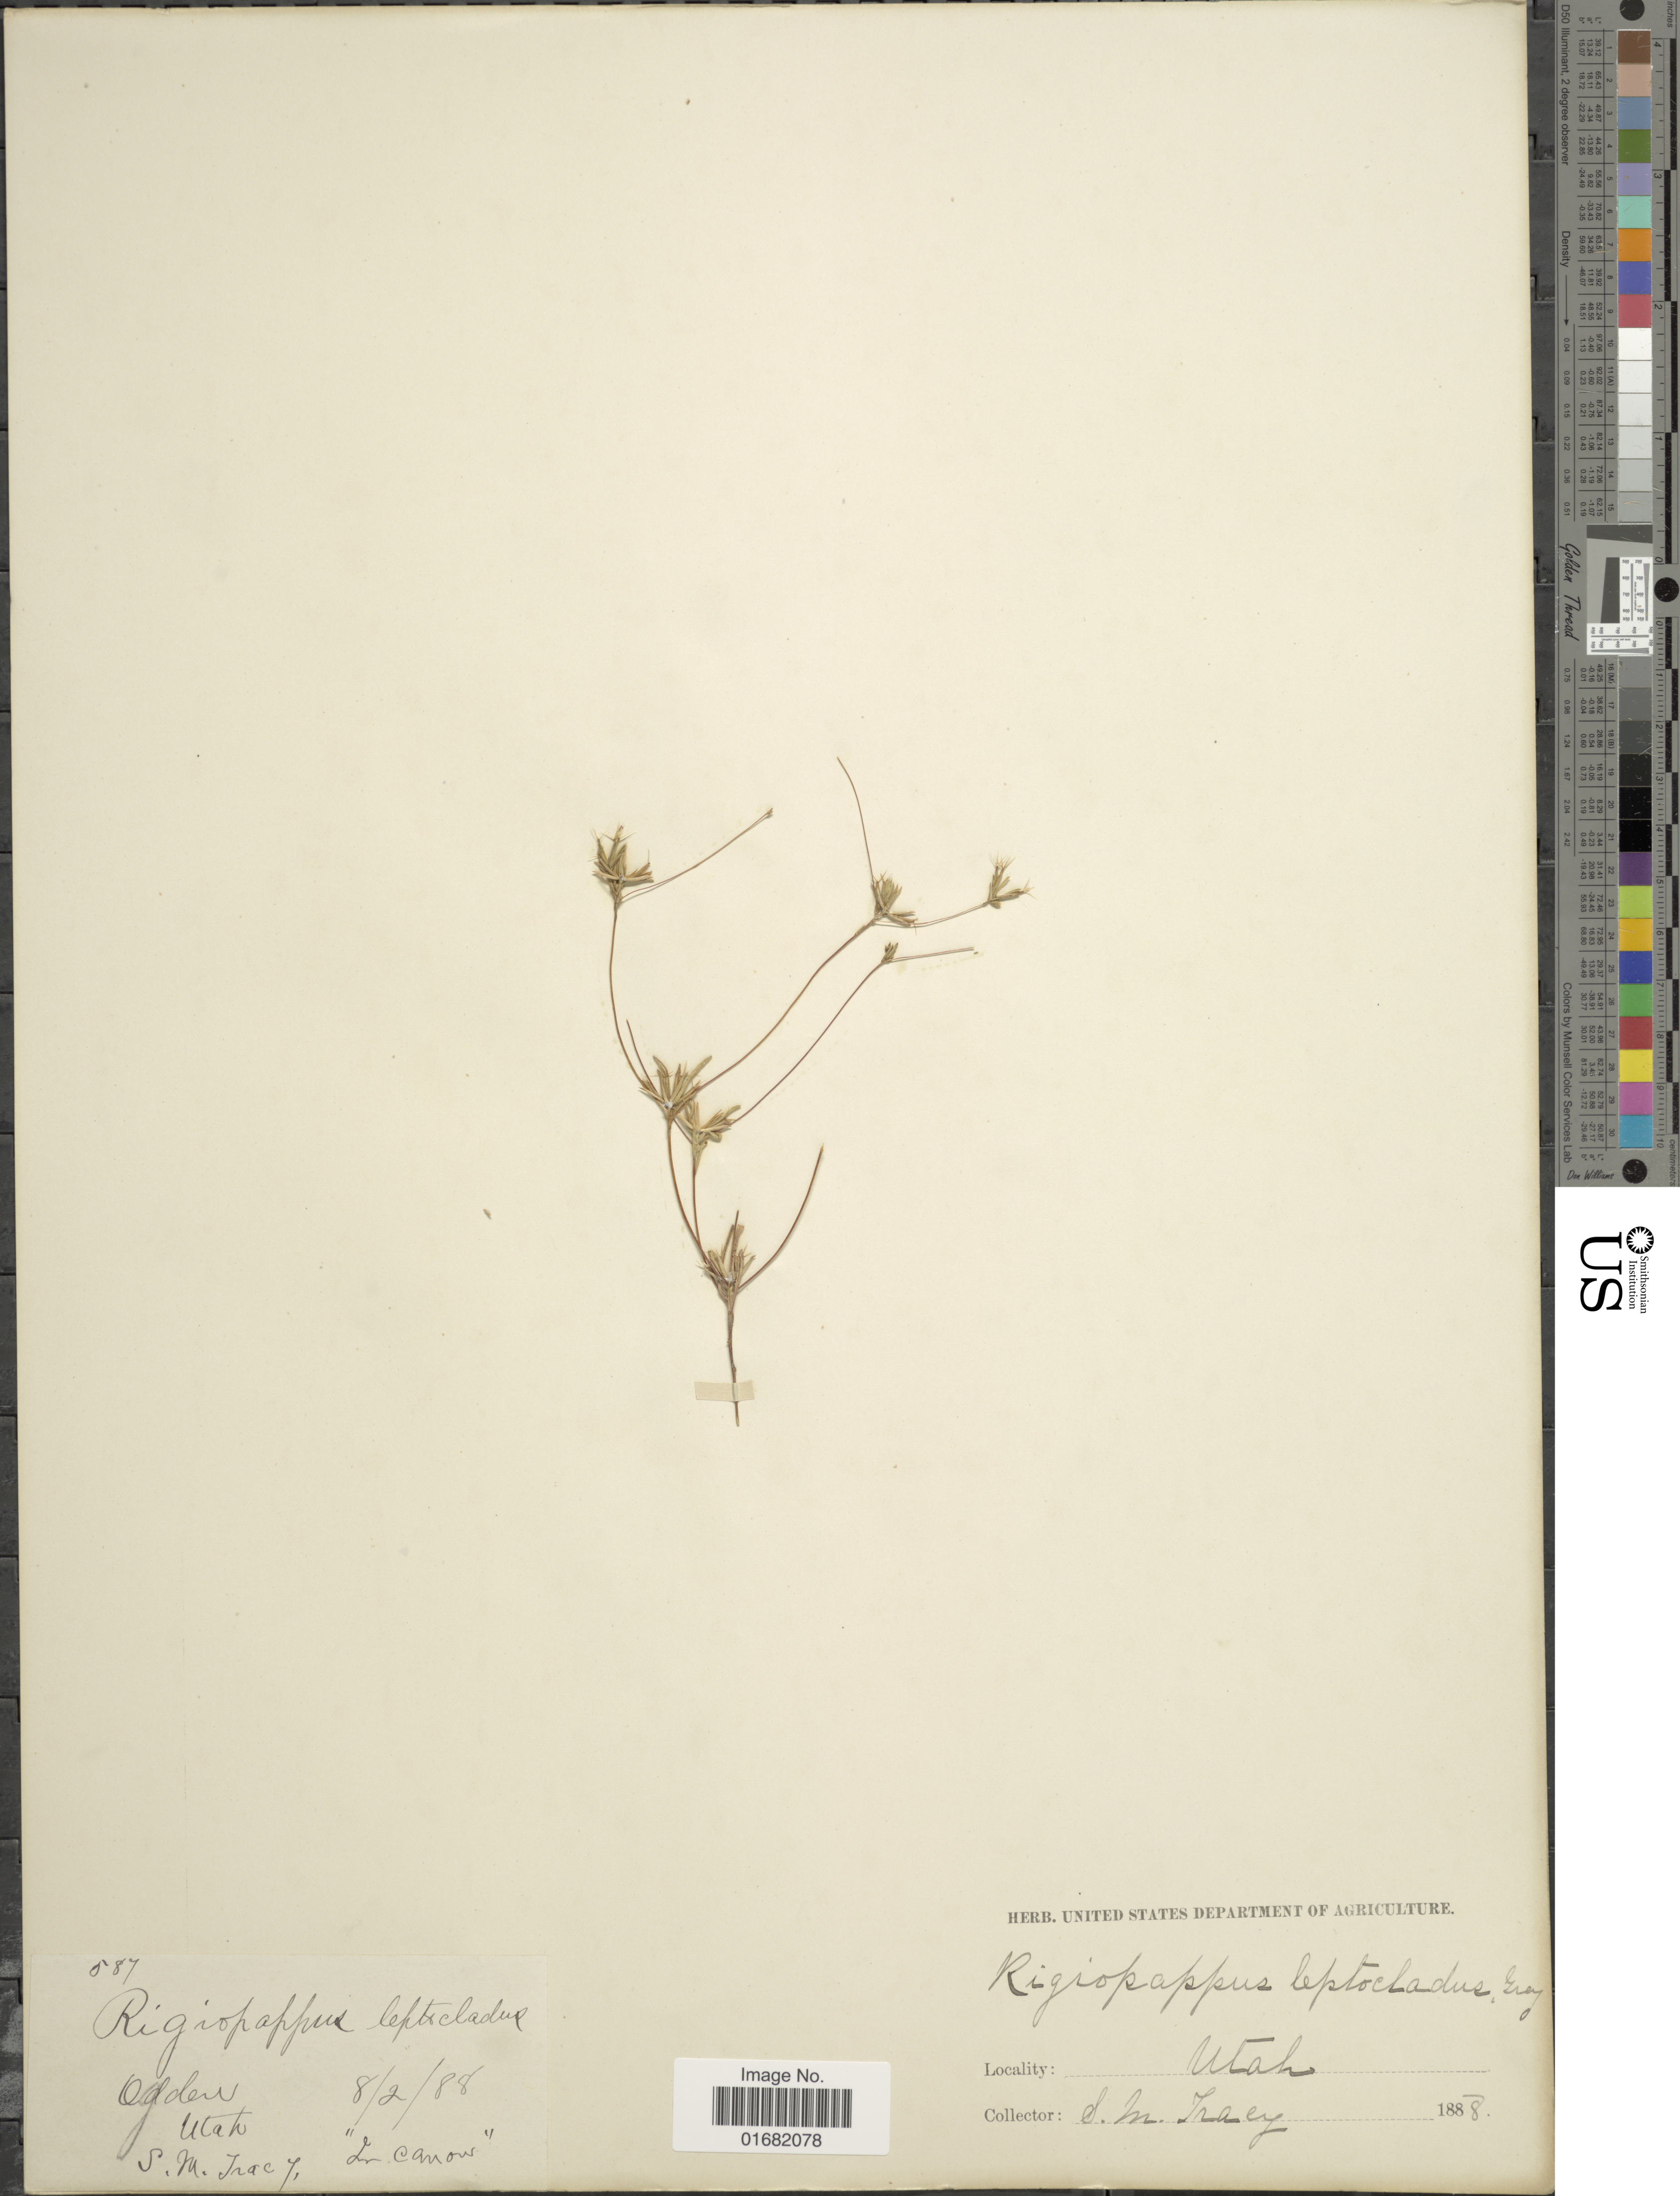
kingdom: Plantae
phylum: Tracheophyta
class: Magnoliopsida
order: Asterales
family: Asteraceae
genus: Rigiopappus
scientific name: Rigiopappus leptocladus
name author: A. Gray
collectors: S. M. Tracy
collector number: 587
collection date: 1888-08-02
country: United States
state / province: Utah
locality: Ogden. "in canon" [unsure placement]